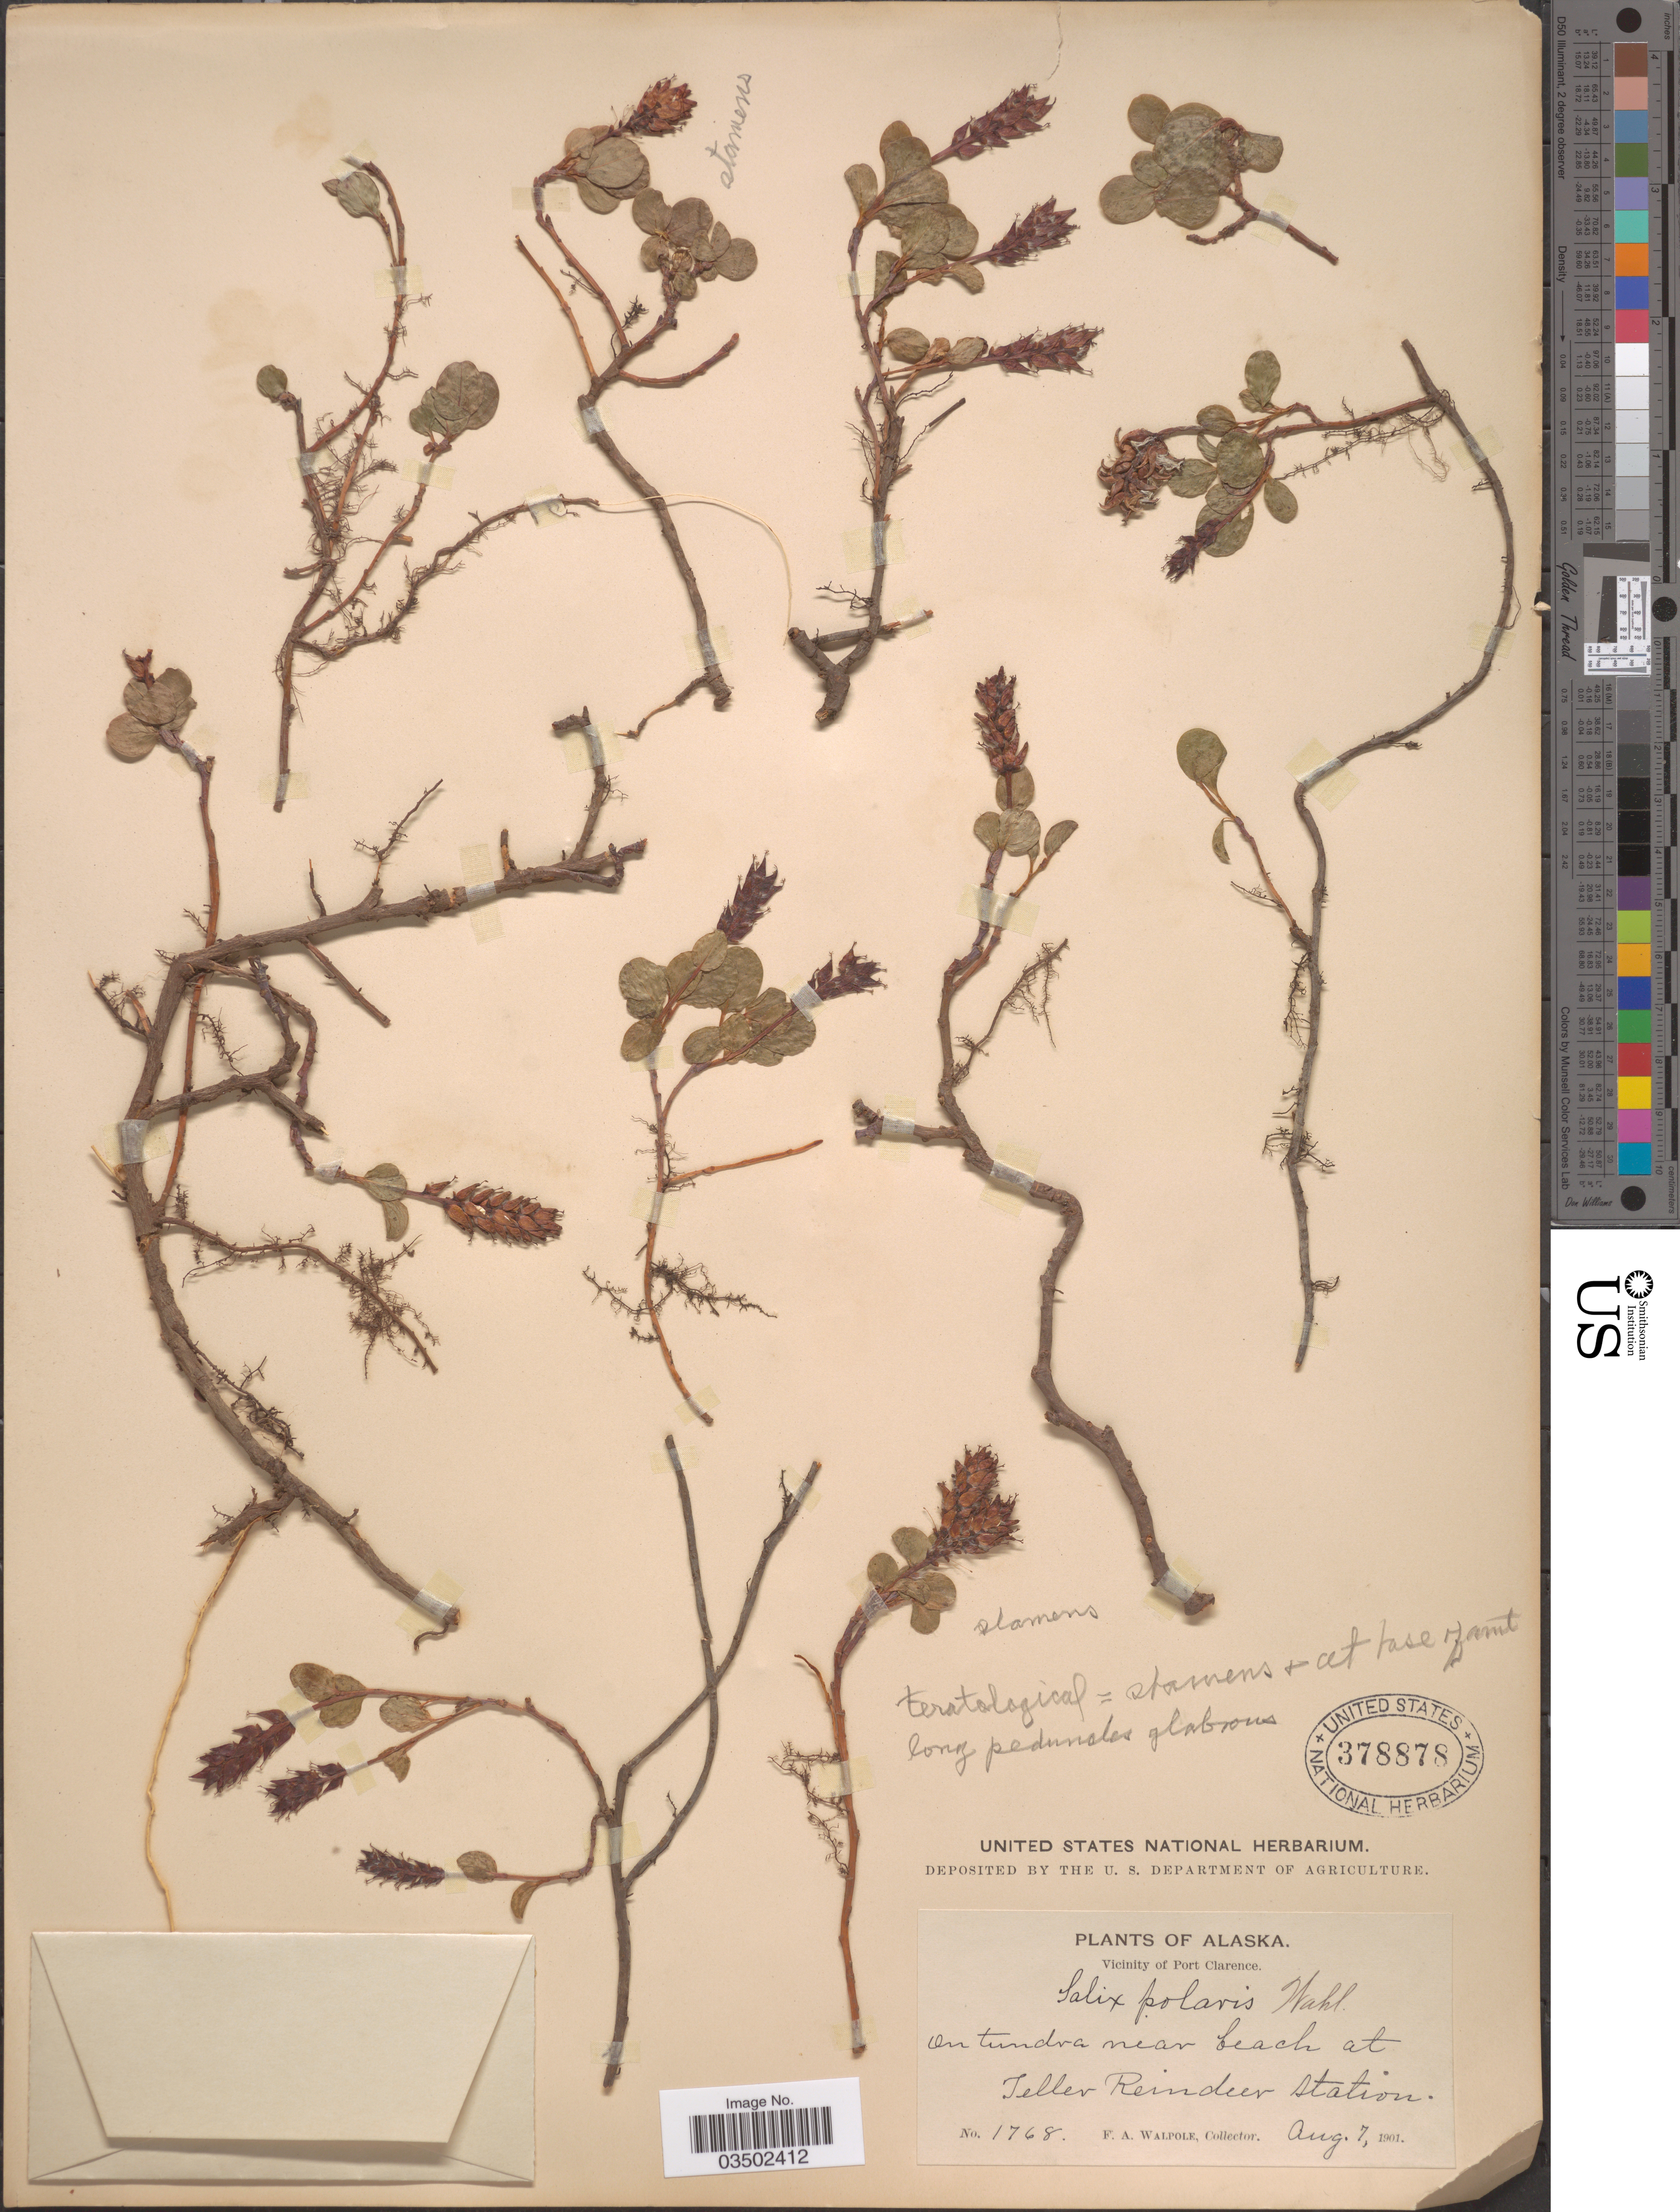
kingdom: Plantae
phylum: Tracheophyta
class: Magnoliopsida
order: Malpighiales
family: Salicaceae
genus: Salix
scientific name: Salix polaris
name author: Wahlenb.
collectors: F. Walpole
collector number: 1768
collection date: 1901-08-07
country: United States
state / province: Alaska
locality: Vicinity of Port Clarence. On tundra near beach at Teller Reindeer Station.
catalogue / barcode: US 378878